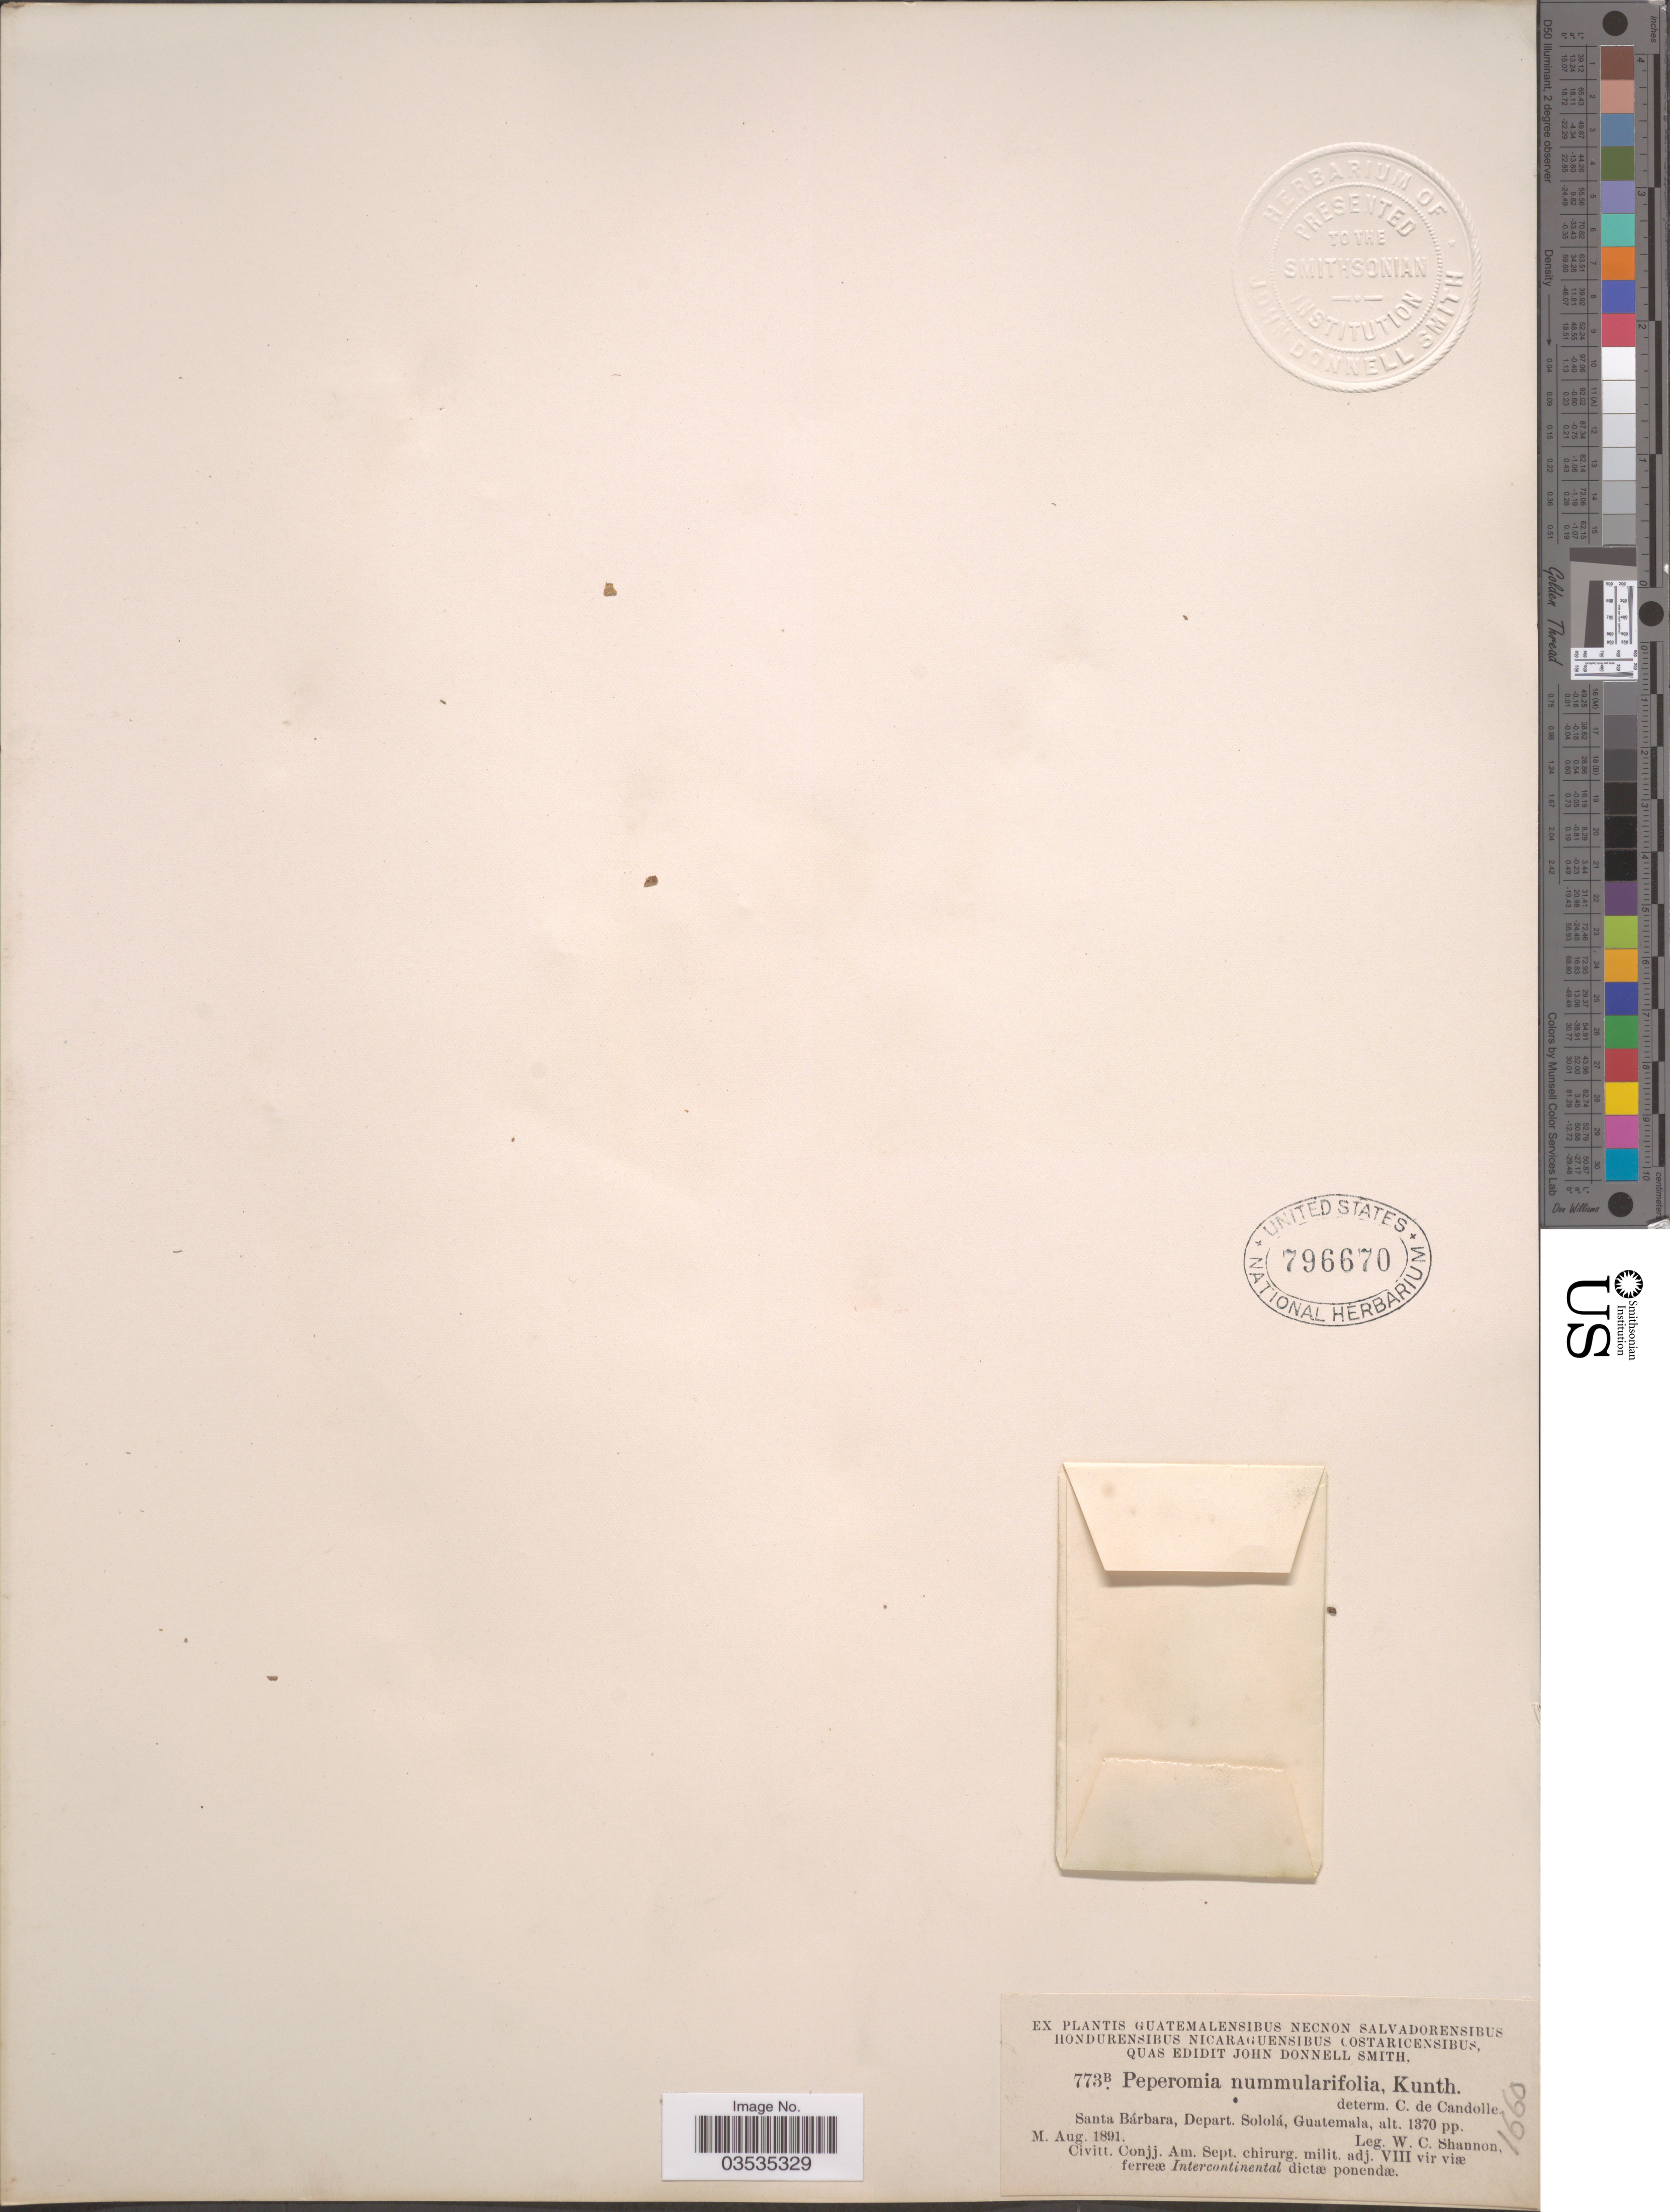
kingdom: Plantae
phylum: Tracheophyta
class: Magnoliopsida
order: Piperales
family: Piperaceae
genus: Peperomia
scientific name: Peperomia matlalucaensis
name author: C. DC.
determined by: Jiménez, José Estaban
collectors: W. C. Shannon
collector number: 773B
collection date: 1891-08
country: Guatemala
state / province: Solola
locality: Santa Bárbara, Depart. Sololá.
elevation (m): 418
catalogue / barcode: US 796670